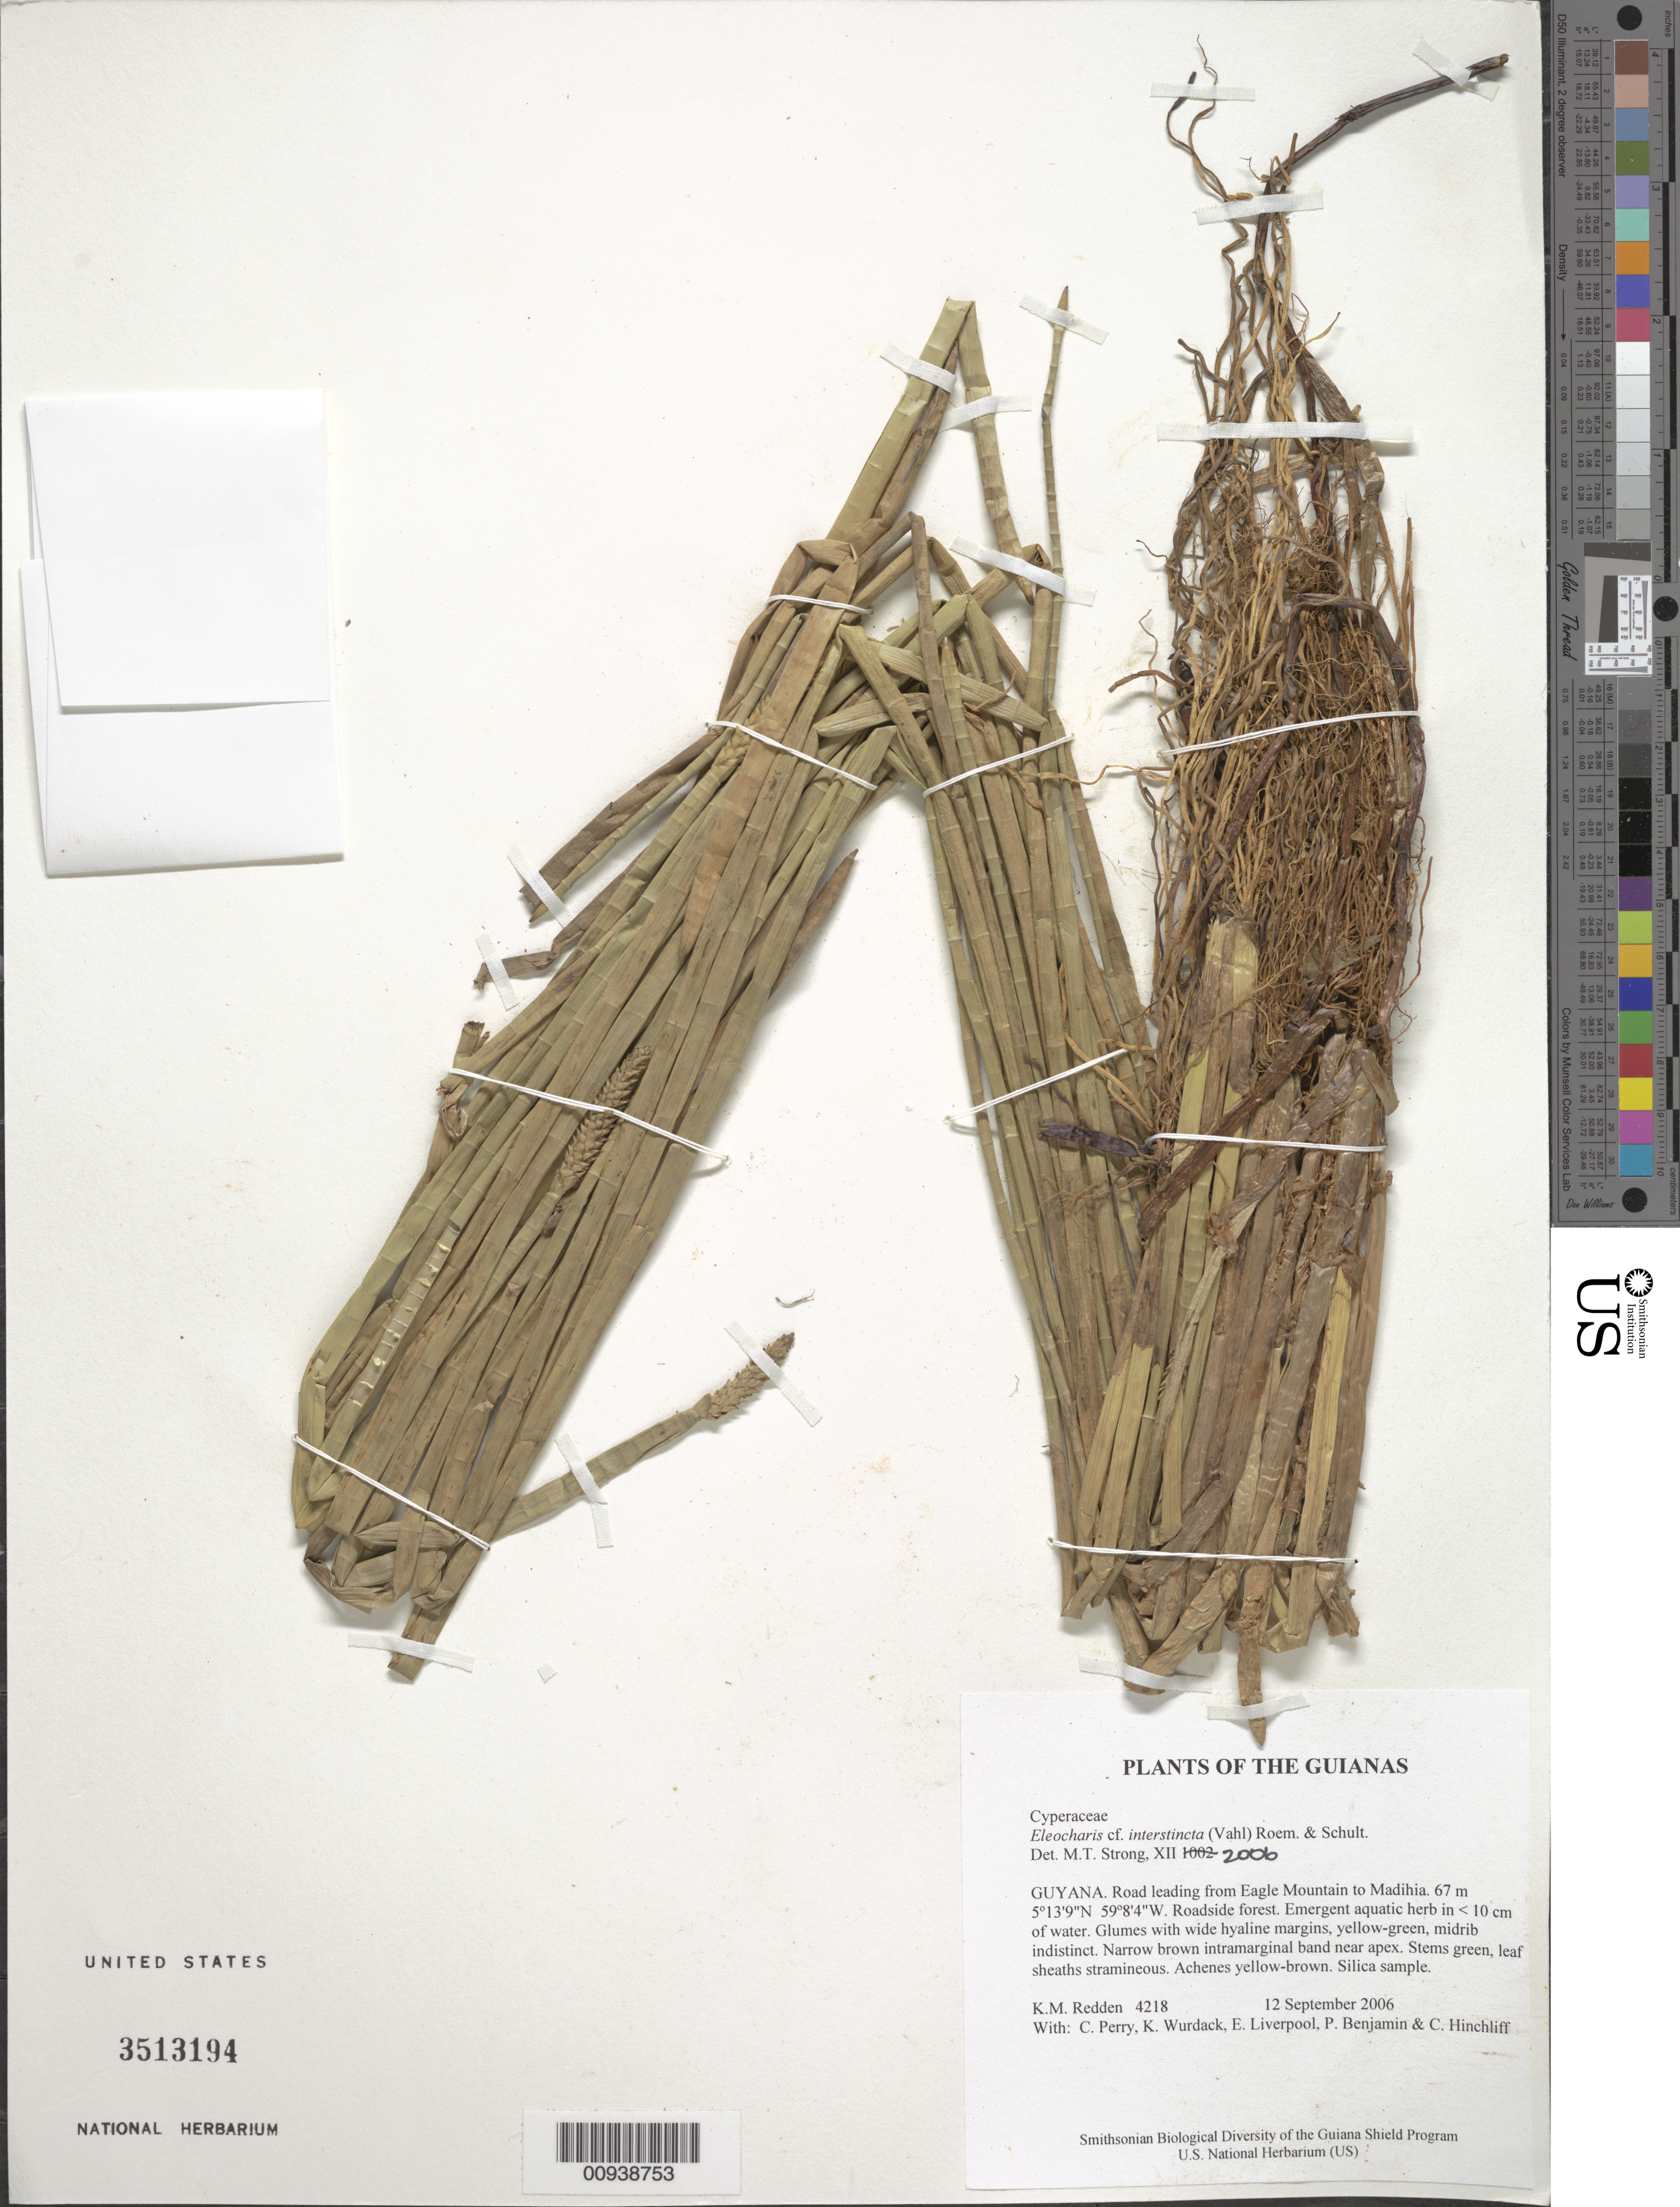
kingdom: Plantae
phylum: Tracheophyta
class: Liliopsida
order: Poales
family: Cyperaceae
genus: Eleocharis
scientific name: Eleocharis interstincta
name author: (Vahl) Roem. & Schult.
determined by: Strong, M. T., (US), Smithsonian Institution - National Museum of Natural History (UNITED STATES)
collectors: K. M. Redden, C. Perry, K. Wurdack, E. Liverpool, P. Benjamin & C. E. Hinchliff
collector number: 4218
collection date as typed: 12 September 2006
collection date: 2006-09-12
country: Guyana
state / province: Potaro-Siparuni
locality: Road leading from Eagle Mountain to Madihia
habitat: Roadside forest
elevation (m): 67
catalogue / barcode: US 3513194